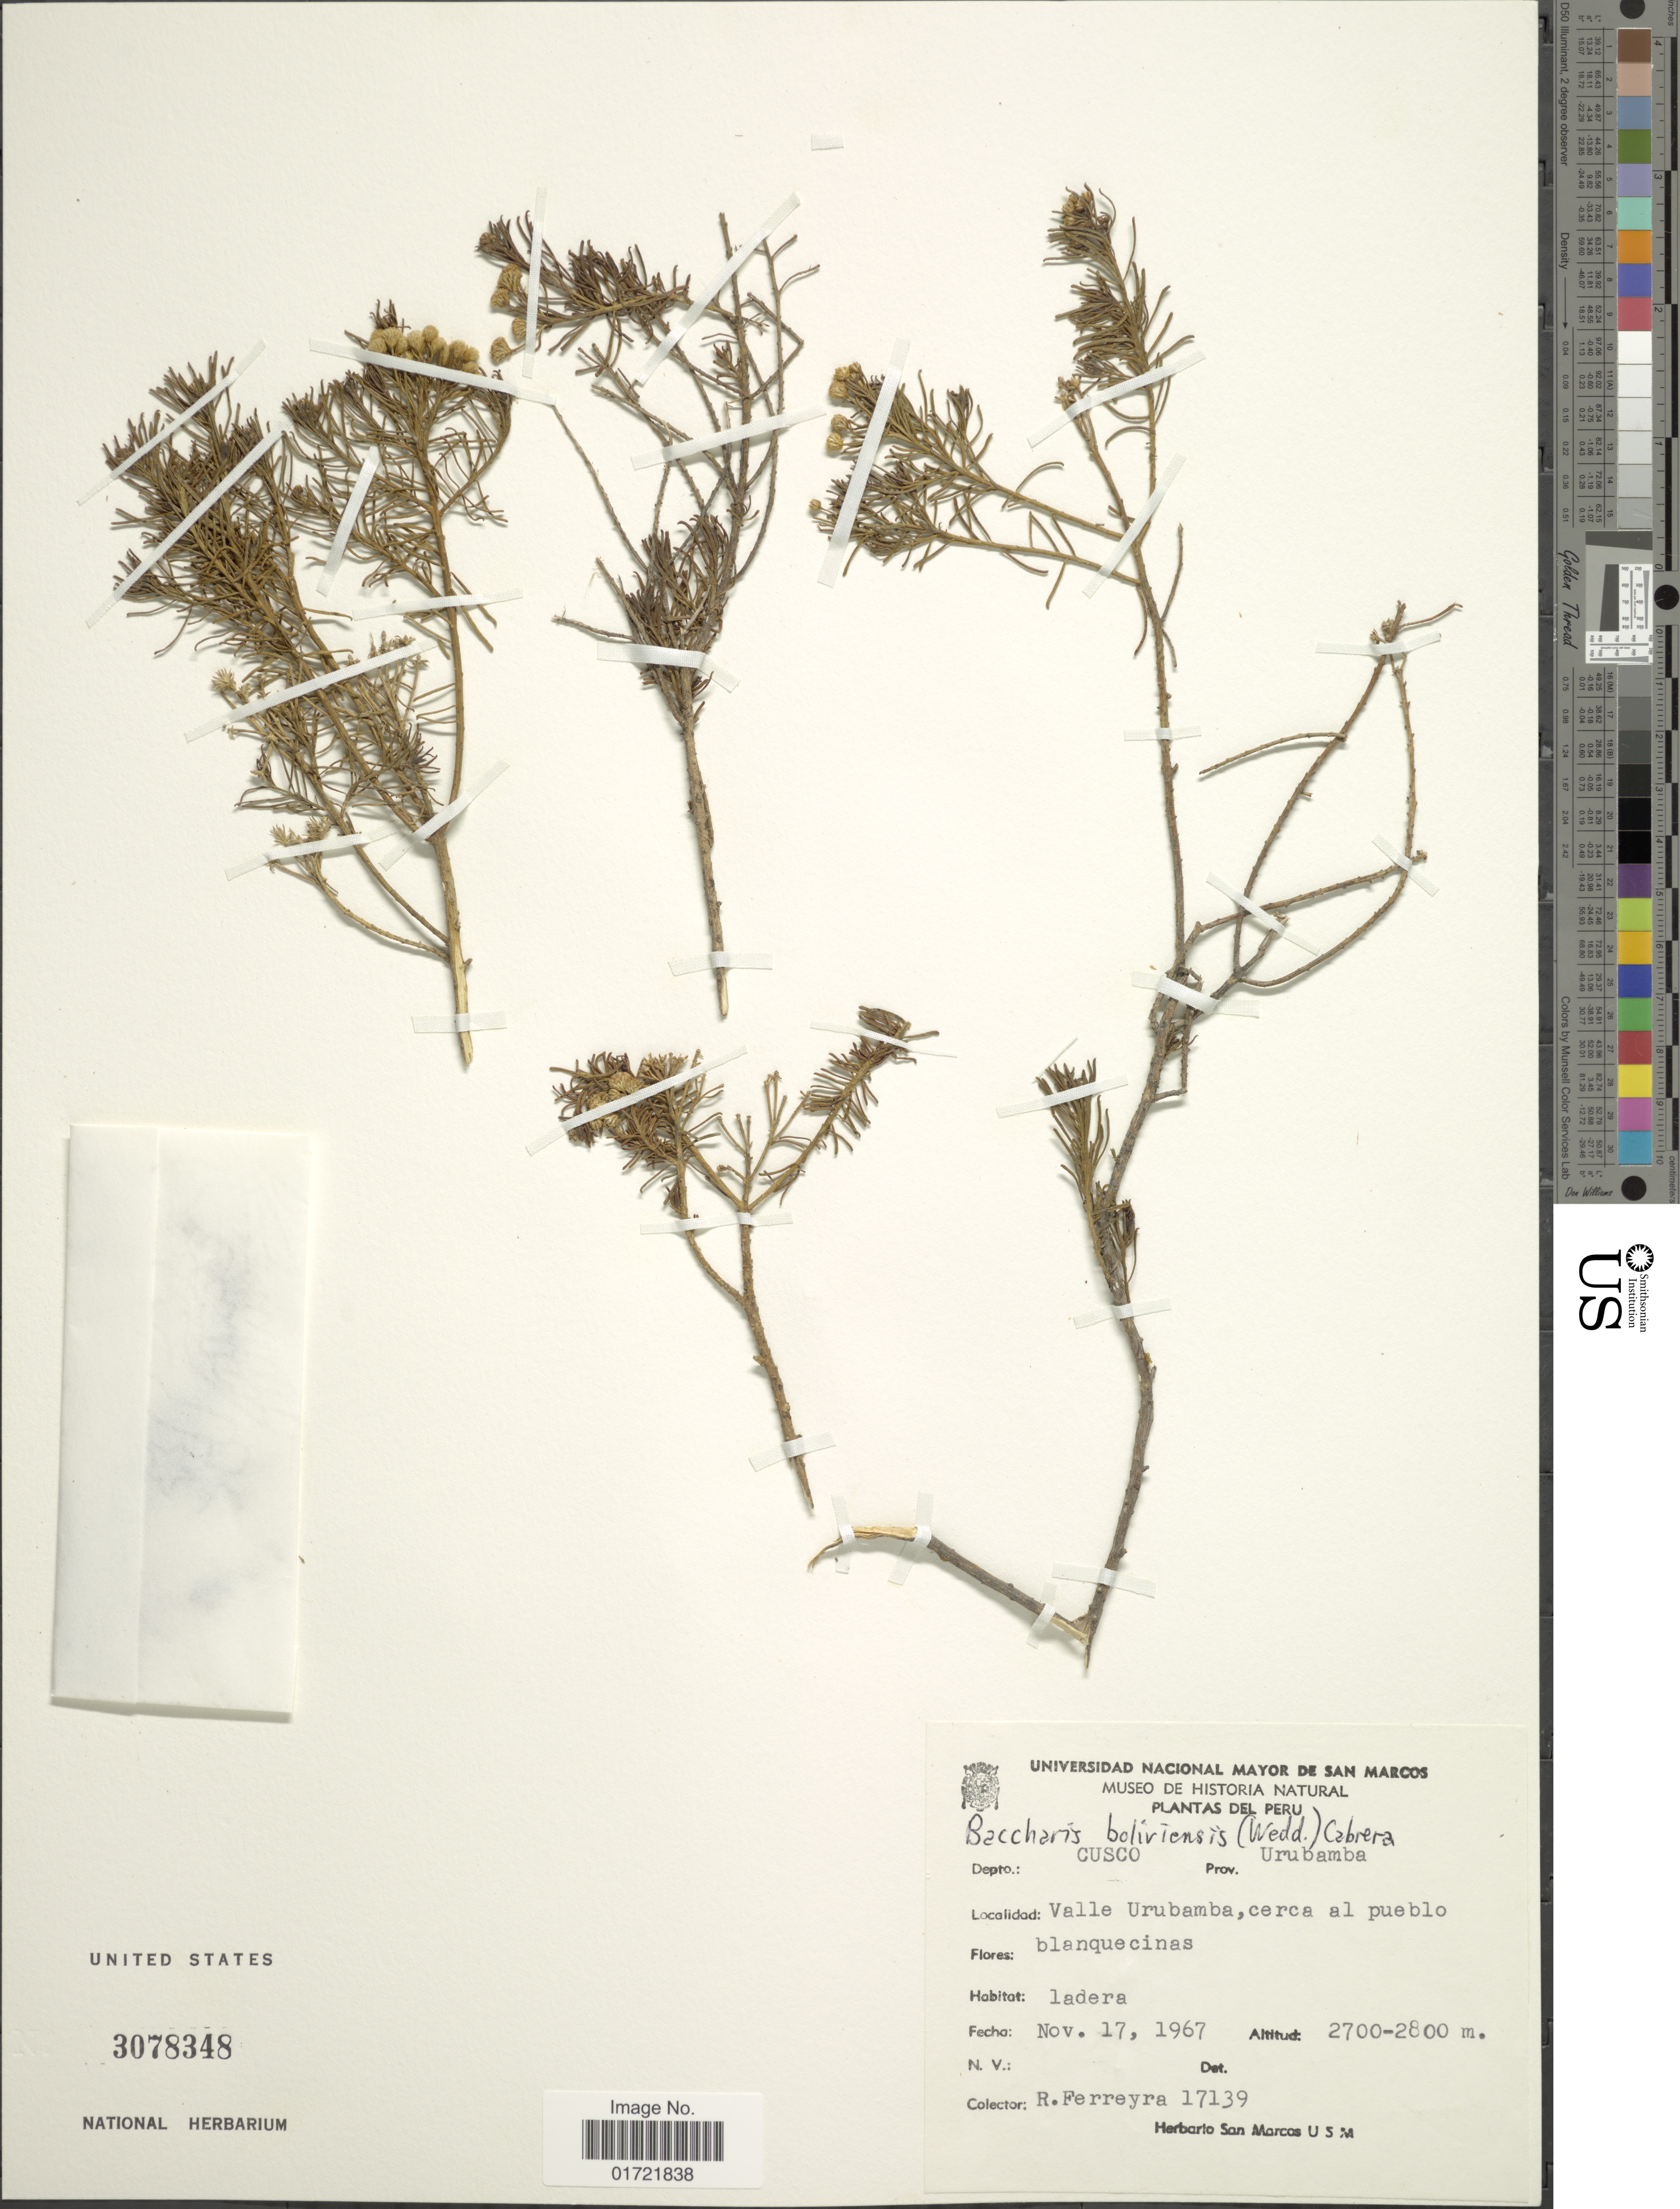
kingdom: Plantae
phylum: Tracheophyta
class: Magnoliopsida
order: Asterales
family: Asteraceae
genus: Baccharis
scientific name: Baccharis bolivensis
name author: (Wedd.) Cabrera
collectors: R. A. Ferreyra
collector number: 17139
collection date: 1967-11-17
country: Peru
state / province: Cusco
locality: Prov. Urubamba. valle Urubamba, cerca al pueblo.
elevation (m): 2700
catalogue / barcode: US 3078348